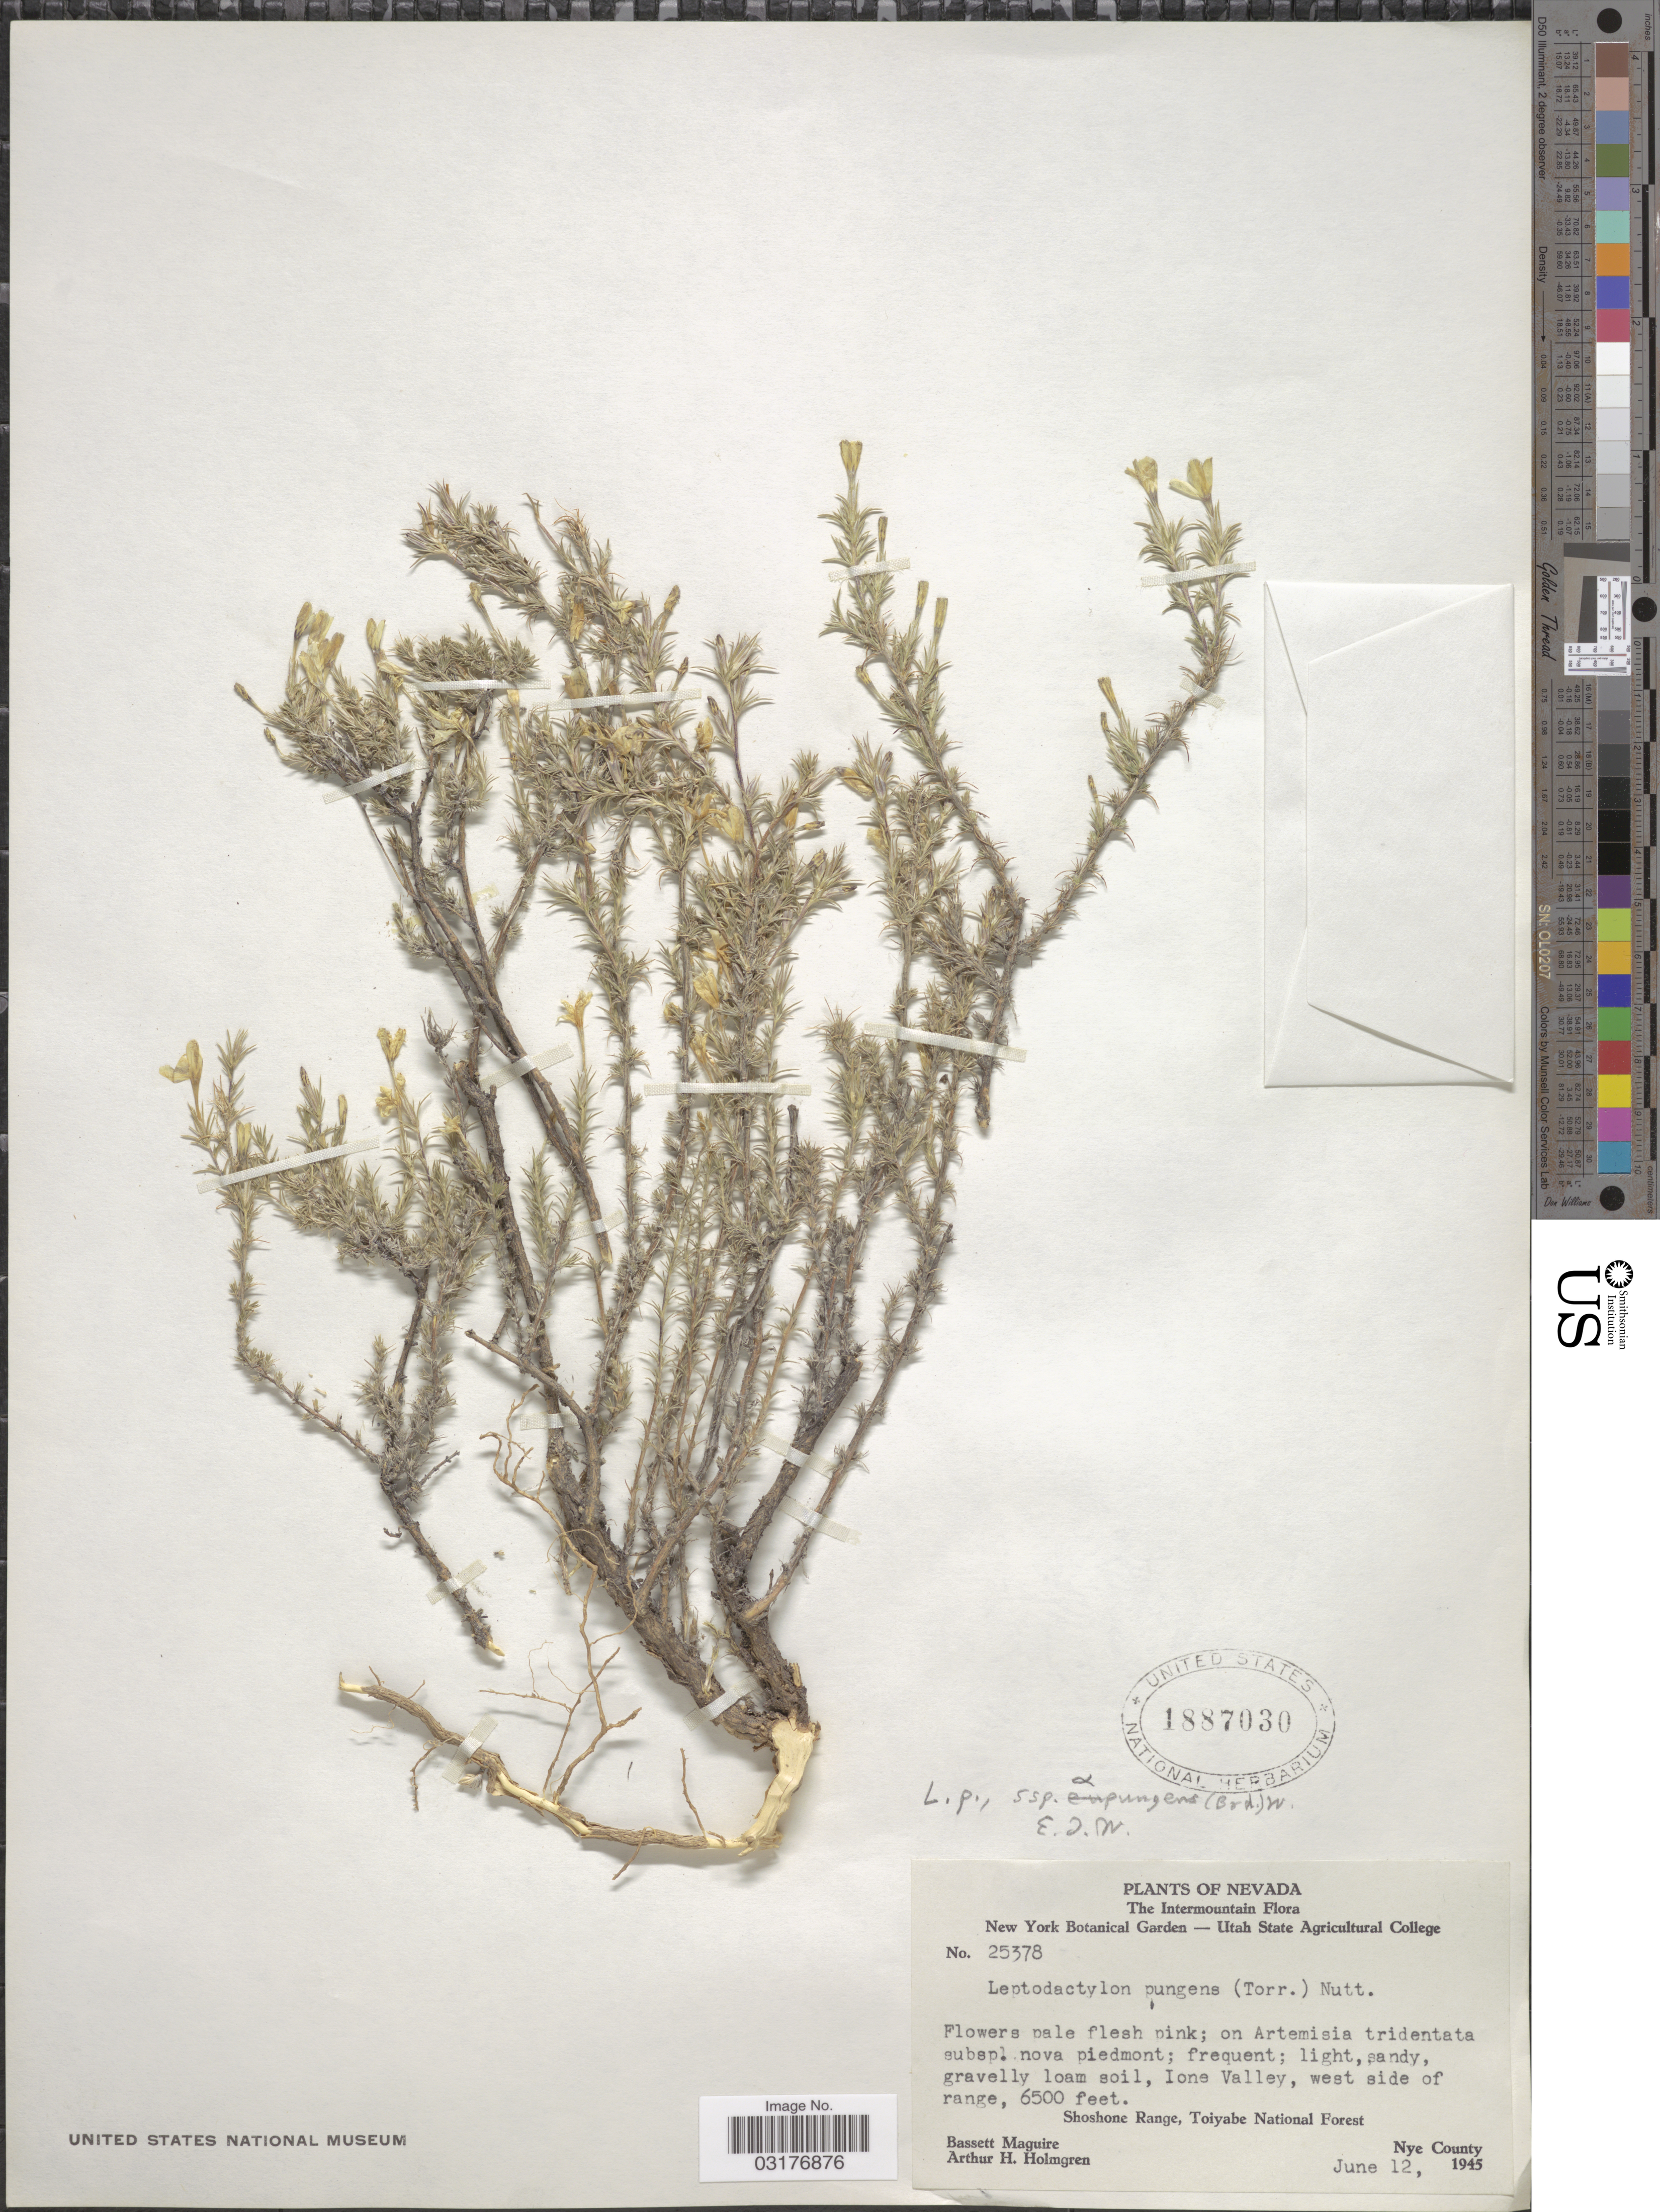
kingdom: Plantae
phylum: Tracheophyta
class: Magnoliopsida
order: Ericales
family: Polemoniaceae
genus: Linanthus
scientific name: Linanthus pungens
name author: (Torr.) J.M. Porter & L.A. Johnson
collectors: B. Maguire & A. H. Holmgren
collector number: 25378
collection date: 1945-06-12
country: United States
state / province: Nevada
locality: The Intermountain. Ione Valley, west side of range. Shoshone Range, Toiyabe National Forest. Nye County.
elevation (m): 1981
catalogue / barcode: US 1887030